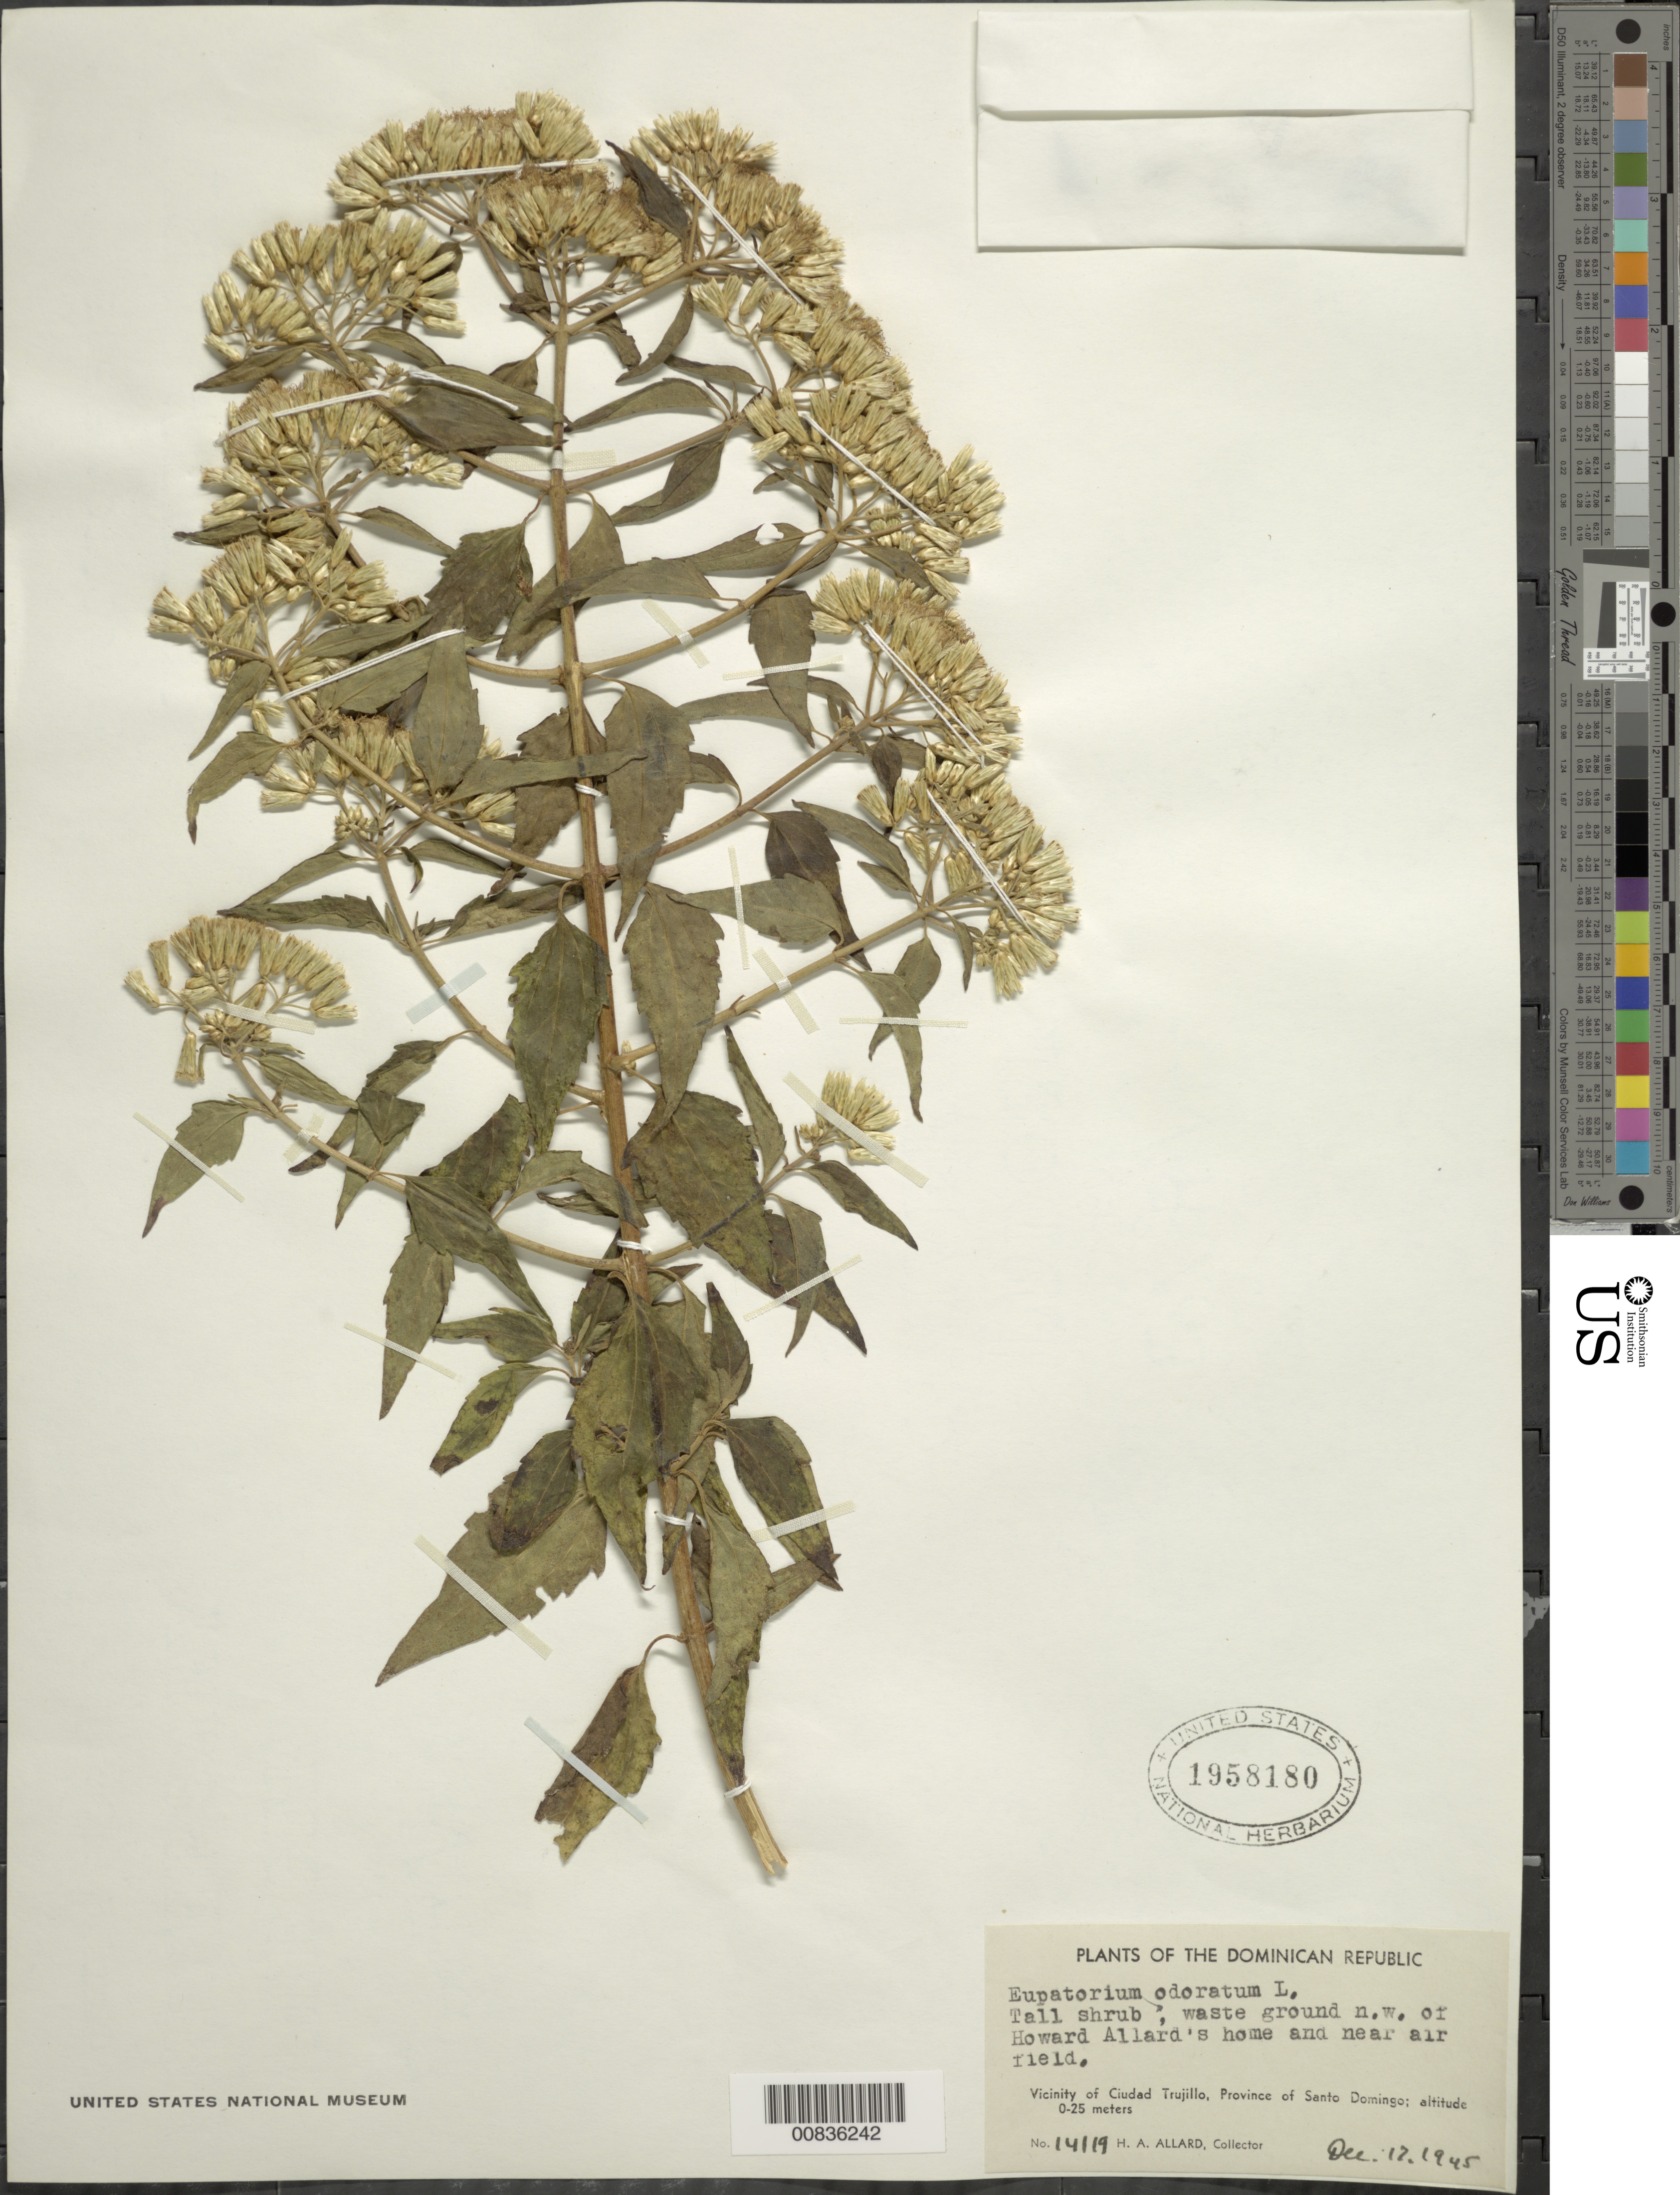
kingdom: Plantae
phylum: Tracheophyta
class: Magnoliopsida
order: Asterales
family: Asteraceae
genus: Chromolaena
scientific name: Chromolaena odorata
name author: (L.) R.M. King & H. Rob.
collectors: H. A. Allard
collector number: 14119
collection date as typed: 17 Dec 1945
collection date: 1945-12-17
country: Dominican Republic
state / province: Distrito Nacional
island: Hispaniola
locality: Vicinity of Santo Domingo City, NW of Howard Allard's home, and near air field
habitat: Waste ground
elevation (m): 0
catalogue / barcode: US 1958180